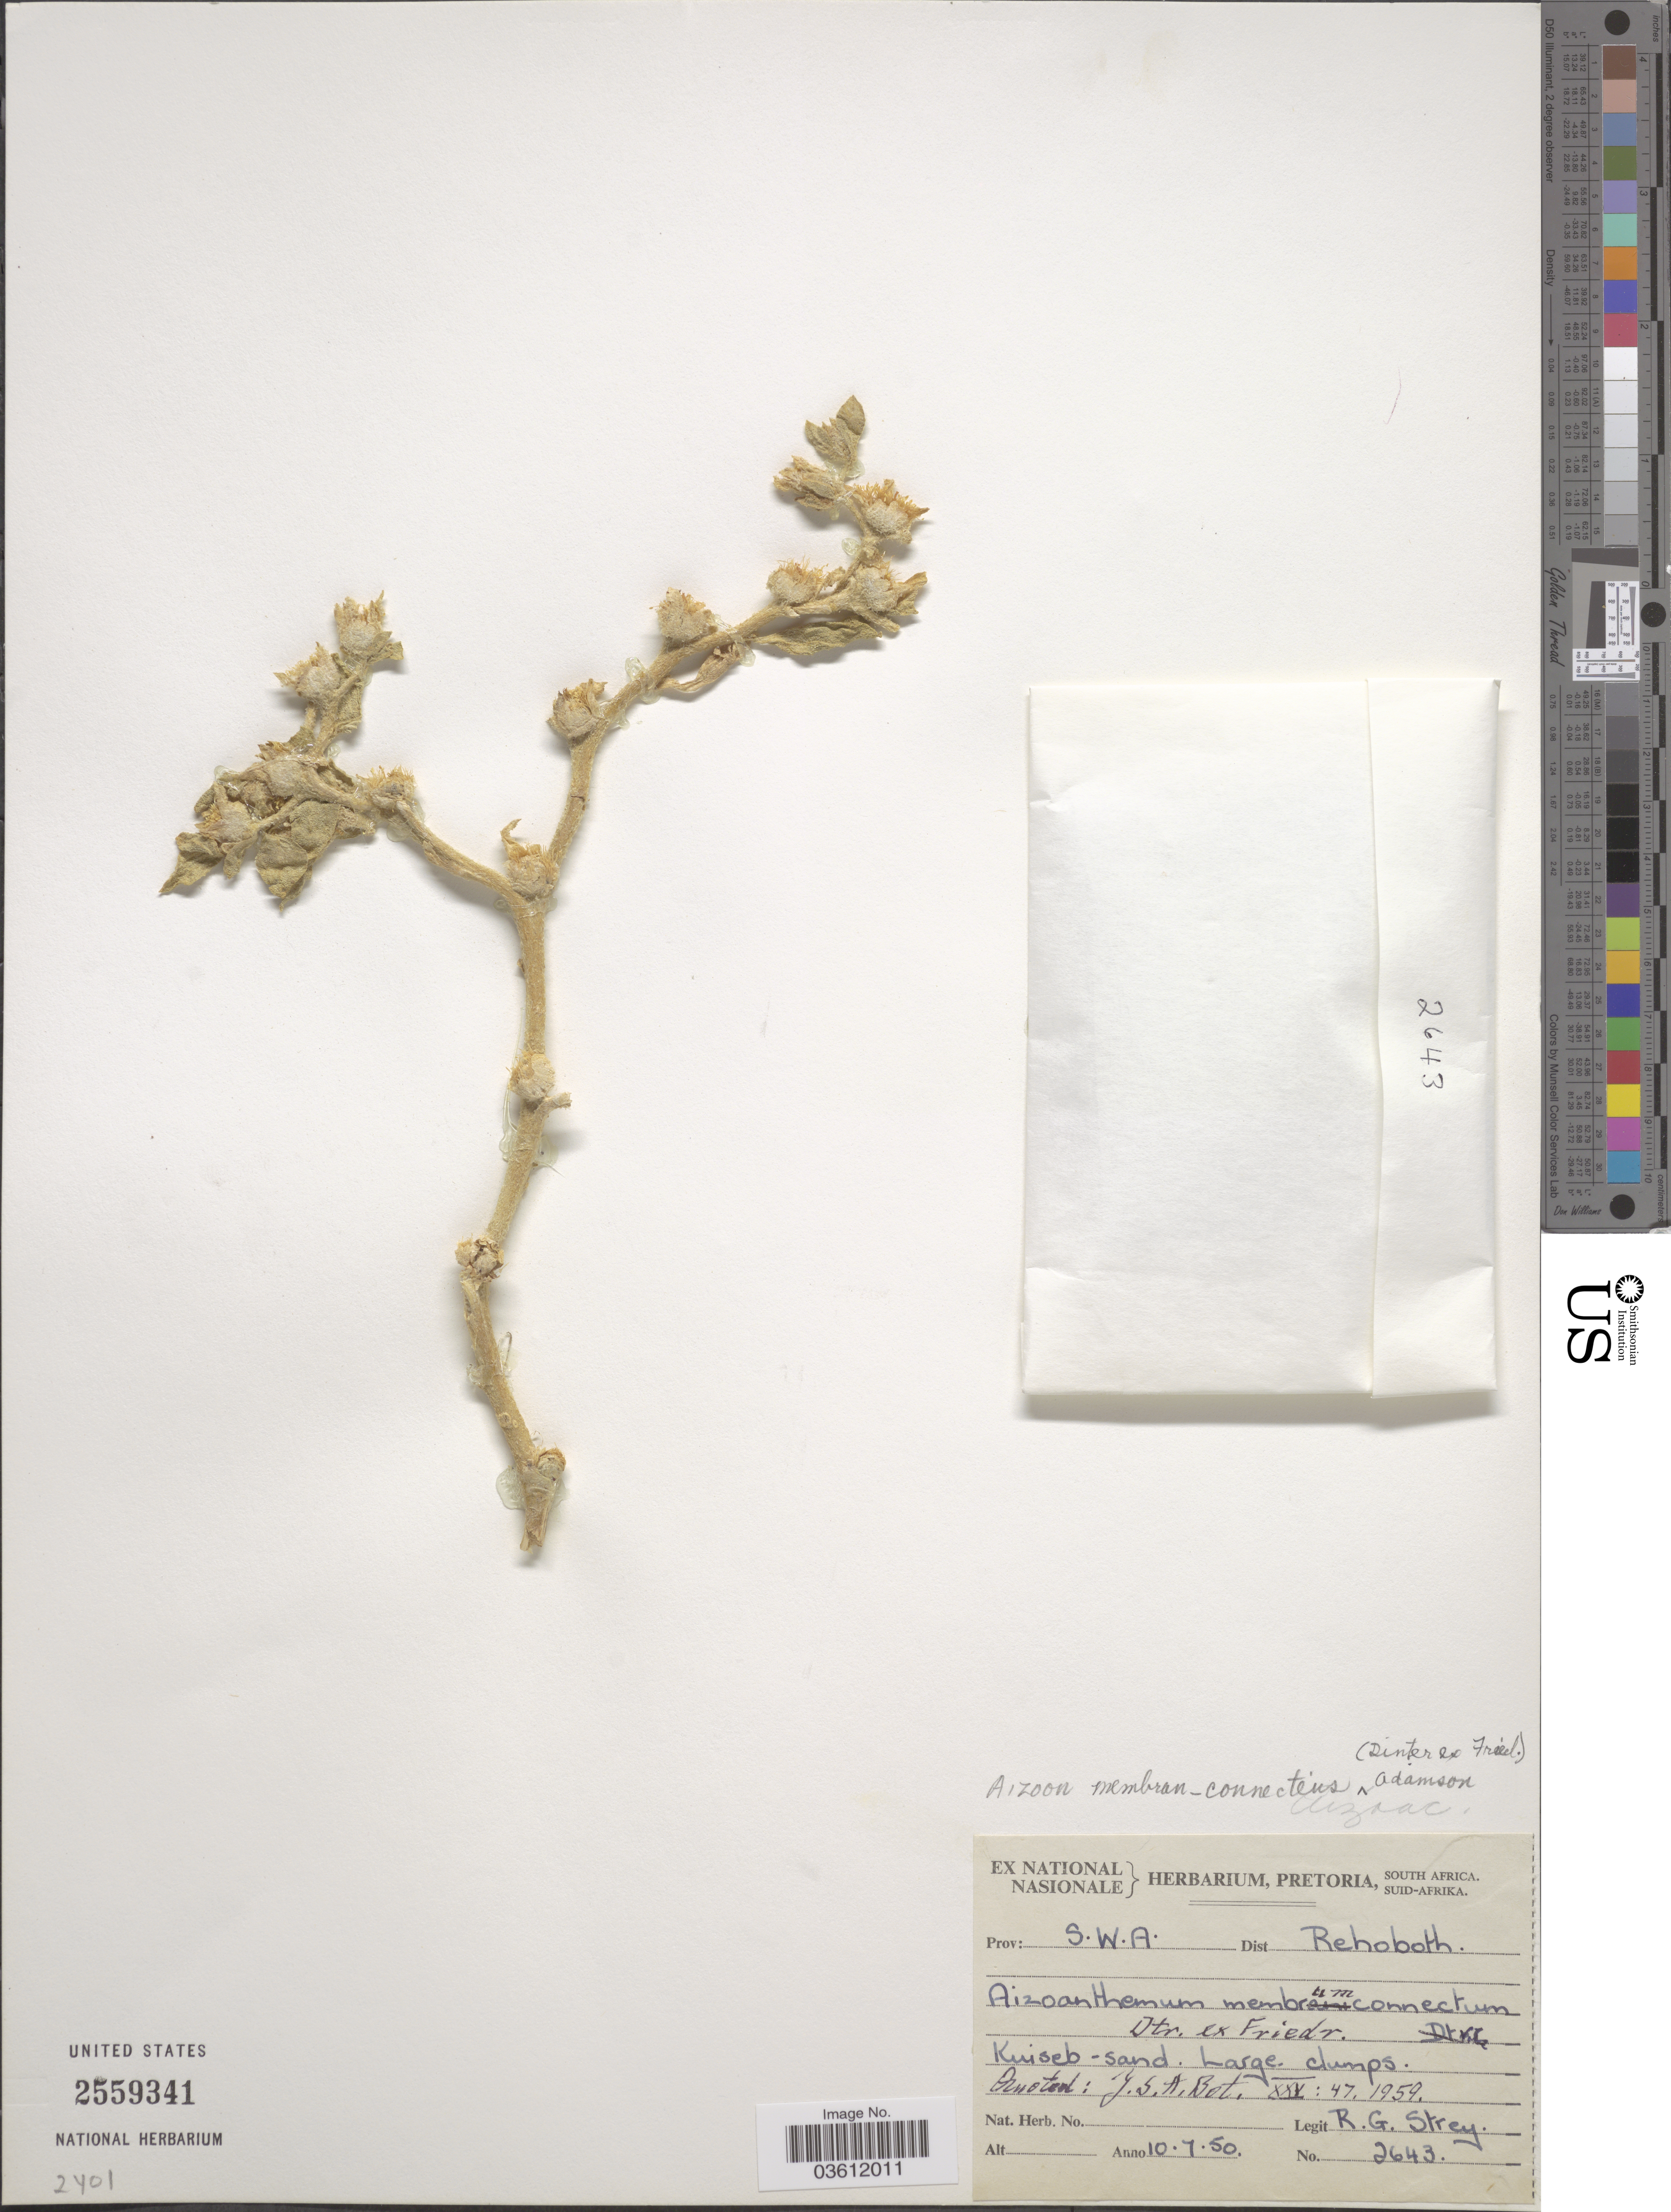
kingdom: Plantae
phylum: Tracheophyta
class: Magnoliopsida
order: Caryophyllales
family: Aizoaceae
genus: Aizoon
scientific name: Aizoon membrumconnectens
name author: Adamson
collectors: R. G. Strey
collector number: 2643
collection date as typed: Transcribed d/m/y: 10/7/50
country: Namibia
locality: Prov: S.W.A. Dist. Rehoboth.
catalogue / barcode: US 2559341